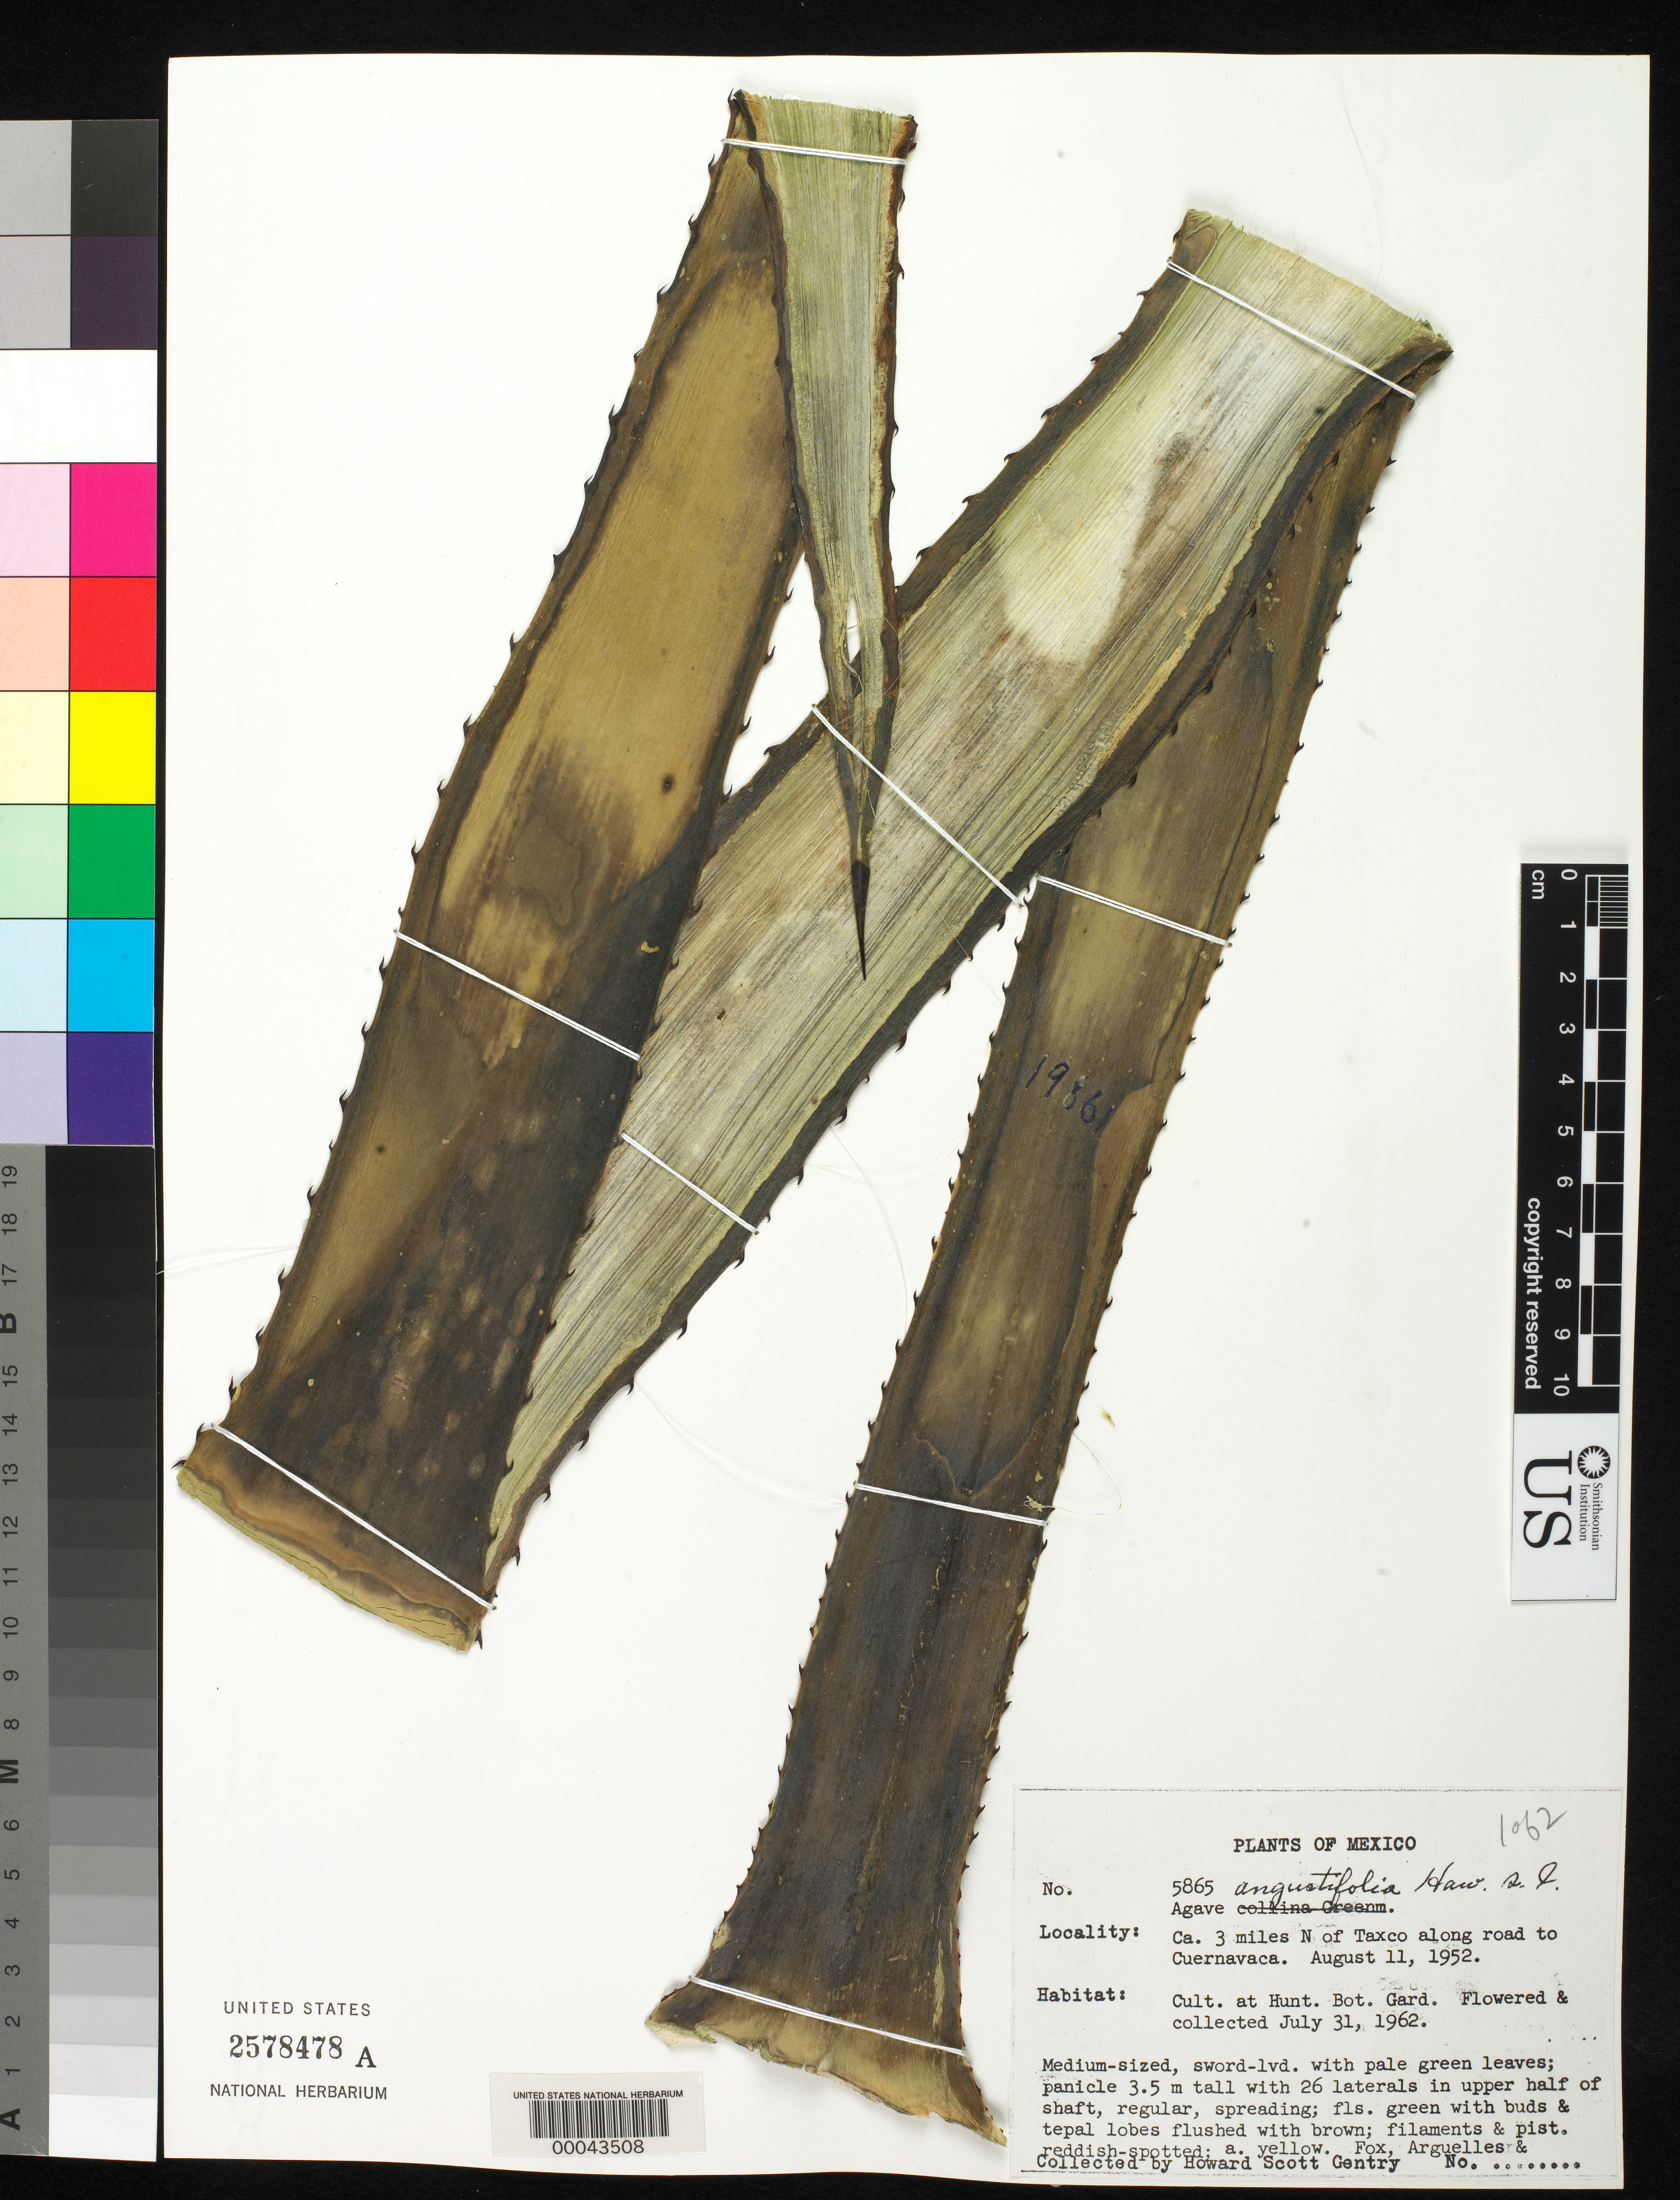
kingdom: Plantae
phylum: Tracheophyta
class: Liliopsida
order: Asparagales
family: Asparagaceae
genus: Agave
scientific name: Agave angustifolia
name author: Haw.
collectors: H. S. Gentry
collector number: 5865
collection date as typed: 31 Jul 1962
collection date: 1962-07-31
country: Mexico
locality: Ca 3 mi N of Taxco along road to Cuernavaca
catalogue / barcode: US 2578478A